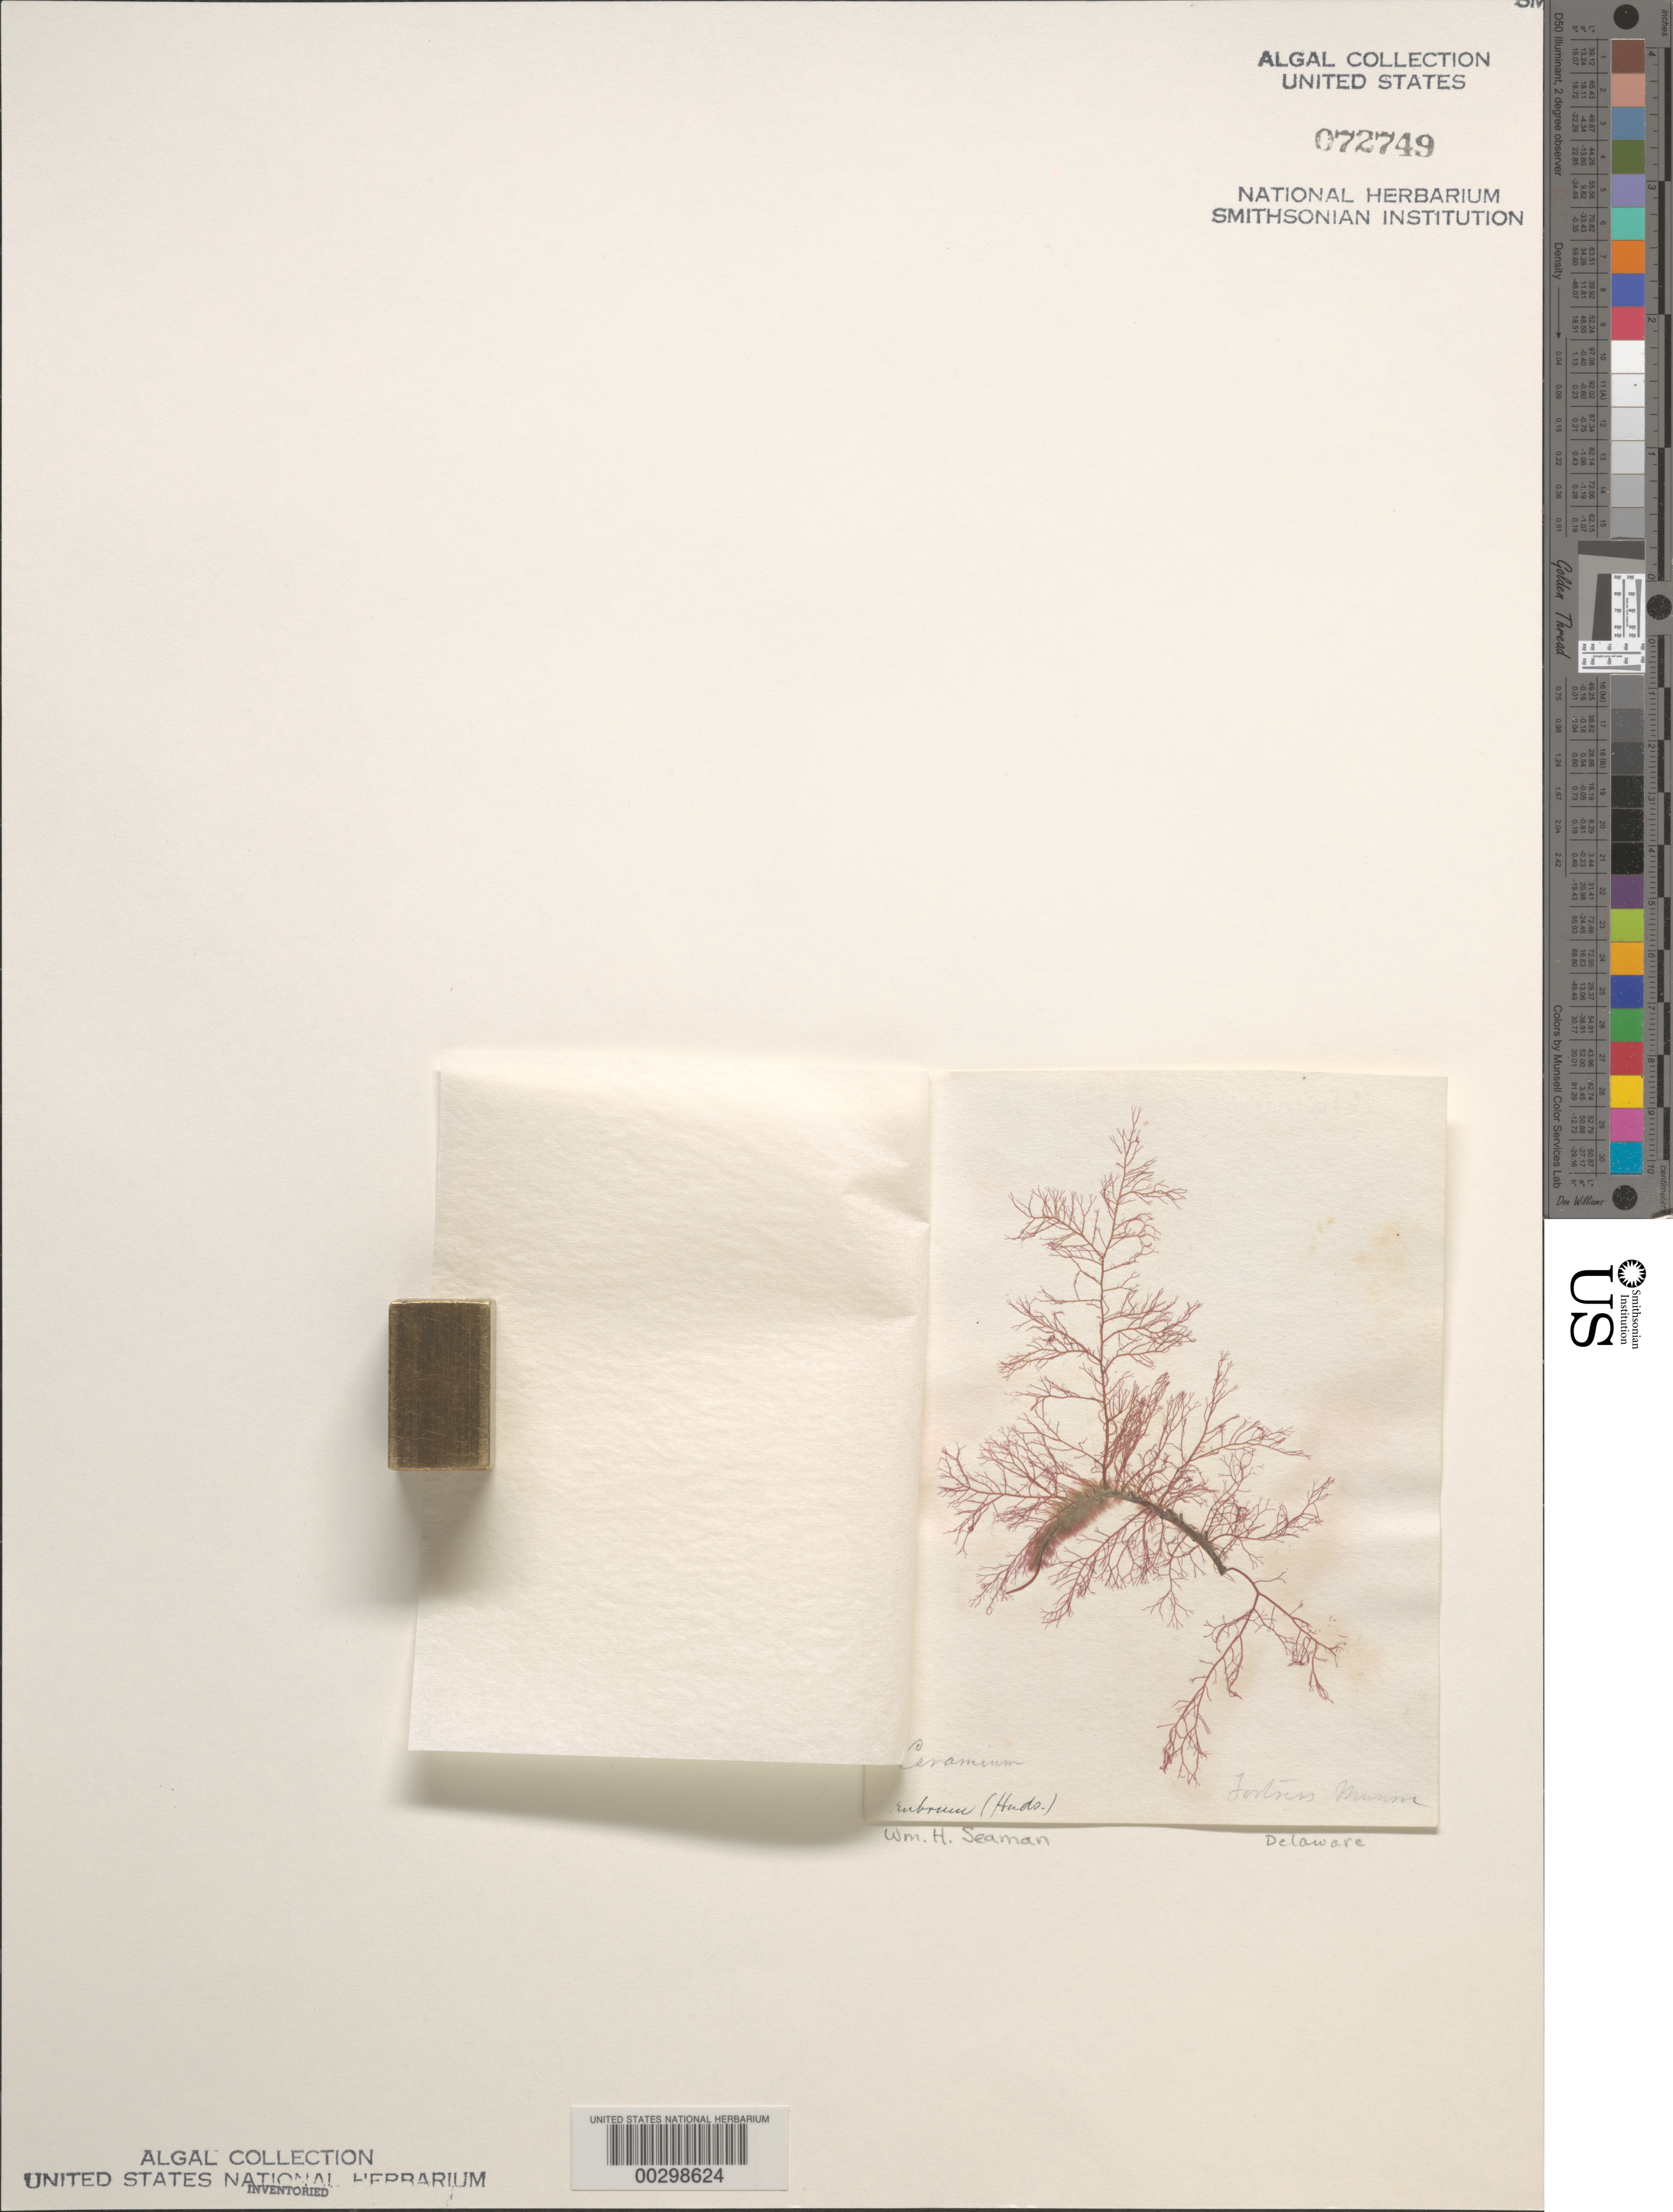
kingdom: Plantae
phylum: Rhodophyta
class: Florideophyceae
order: Ceramiales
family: Ceramiaceae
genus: Ceramium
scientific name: Ceramium rubrum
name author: C. Agardh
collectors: W. Seaman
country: United States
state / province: Delaware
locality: Fortress Monroe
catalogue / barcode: US 72749